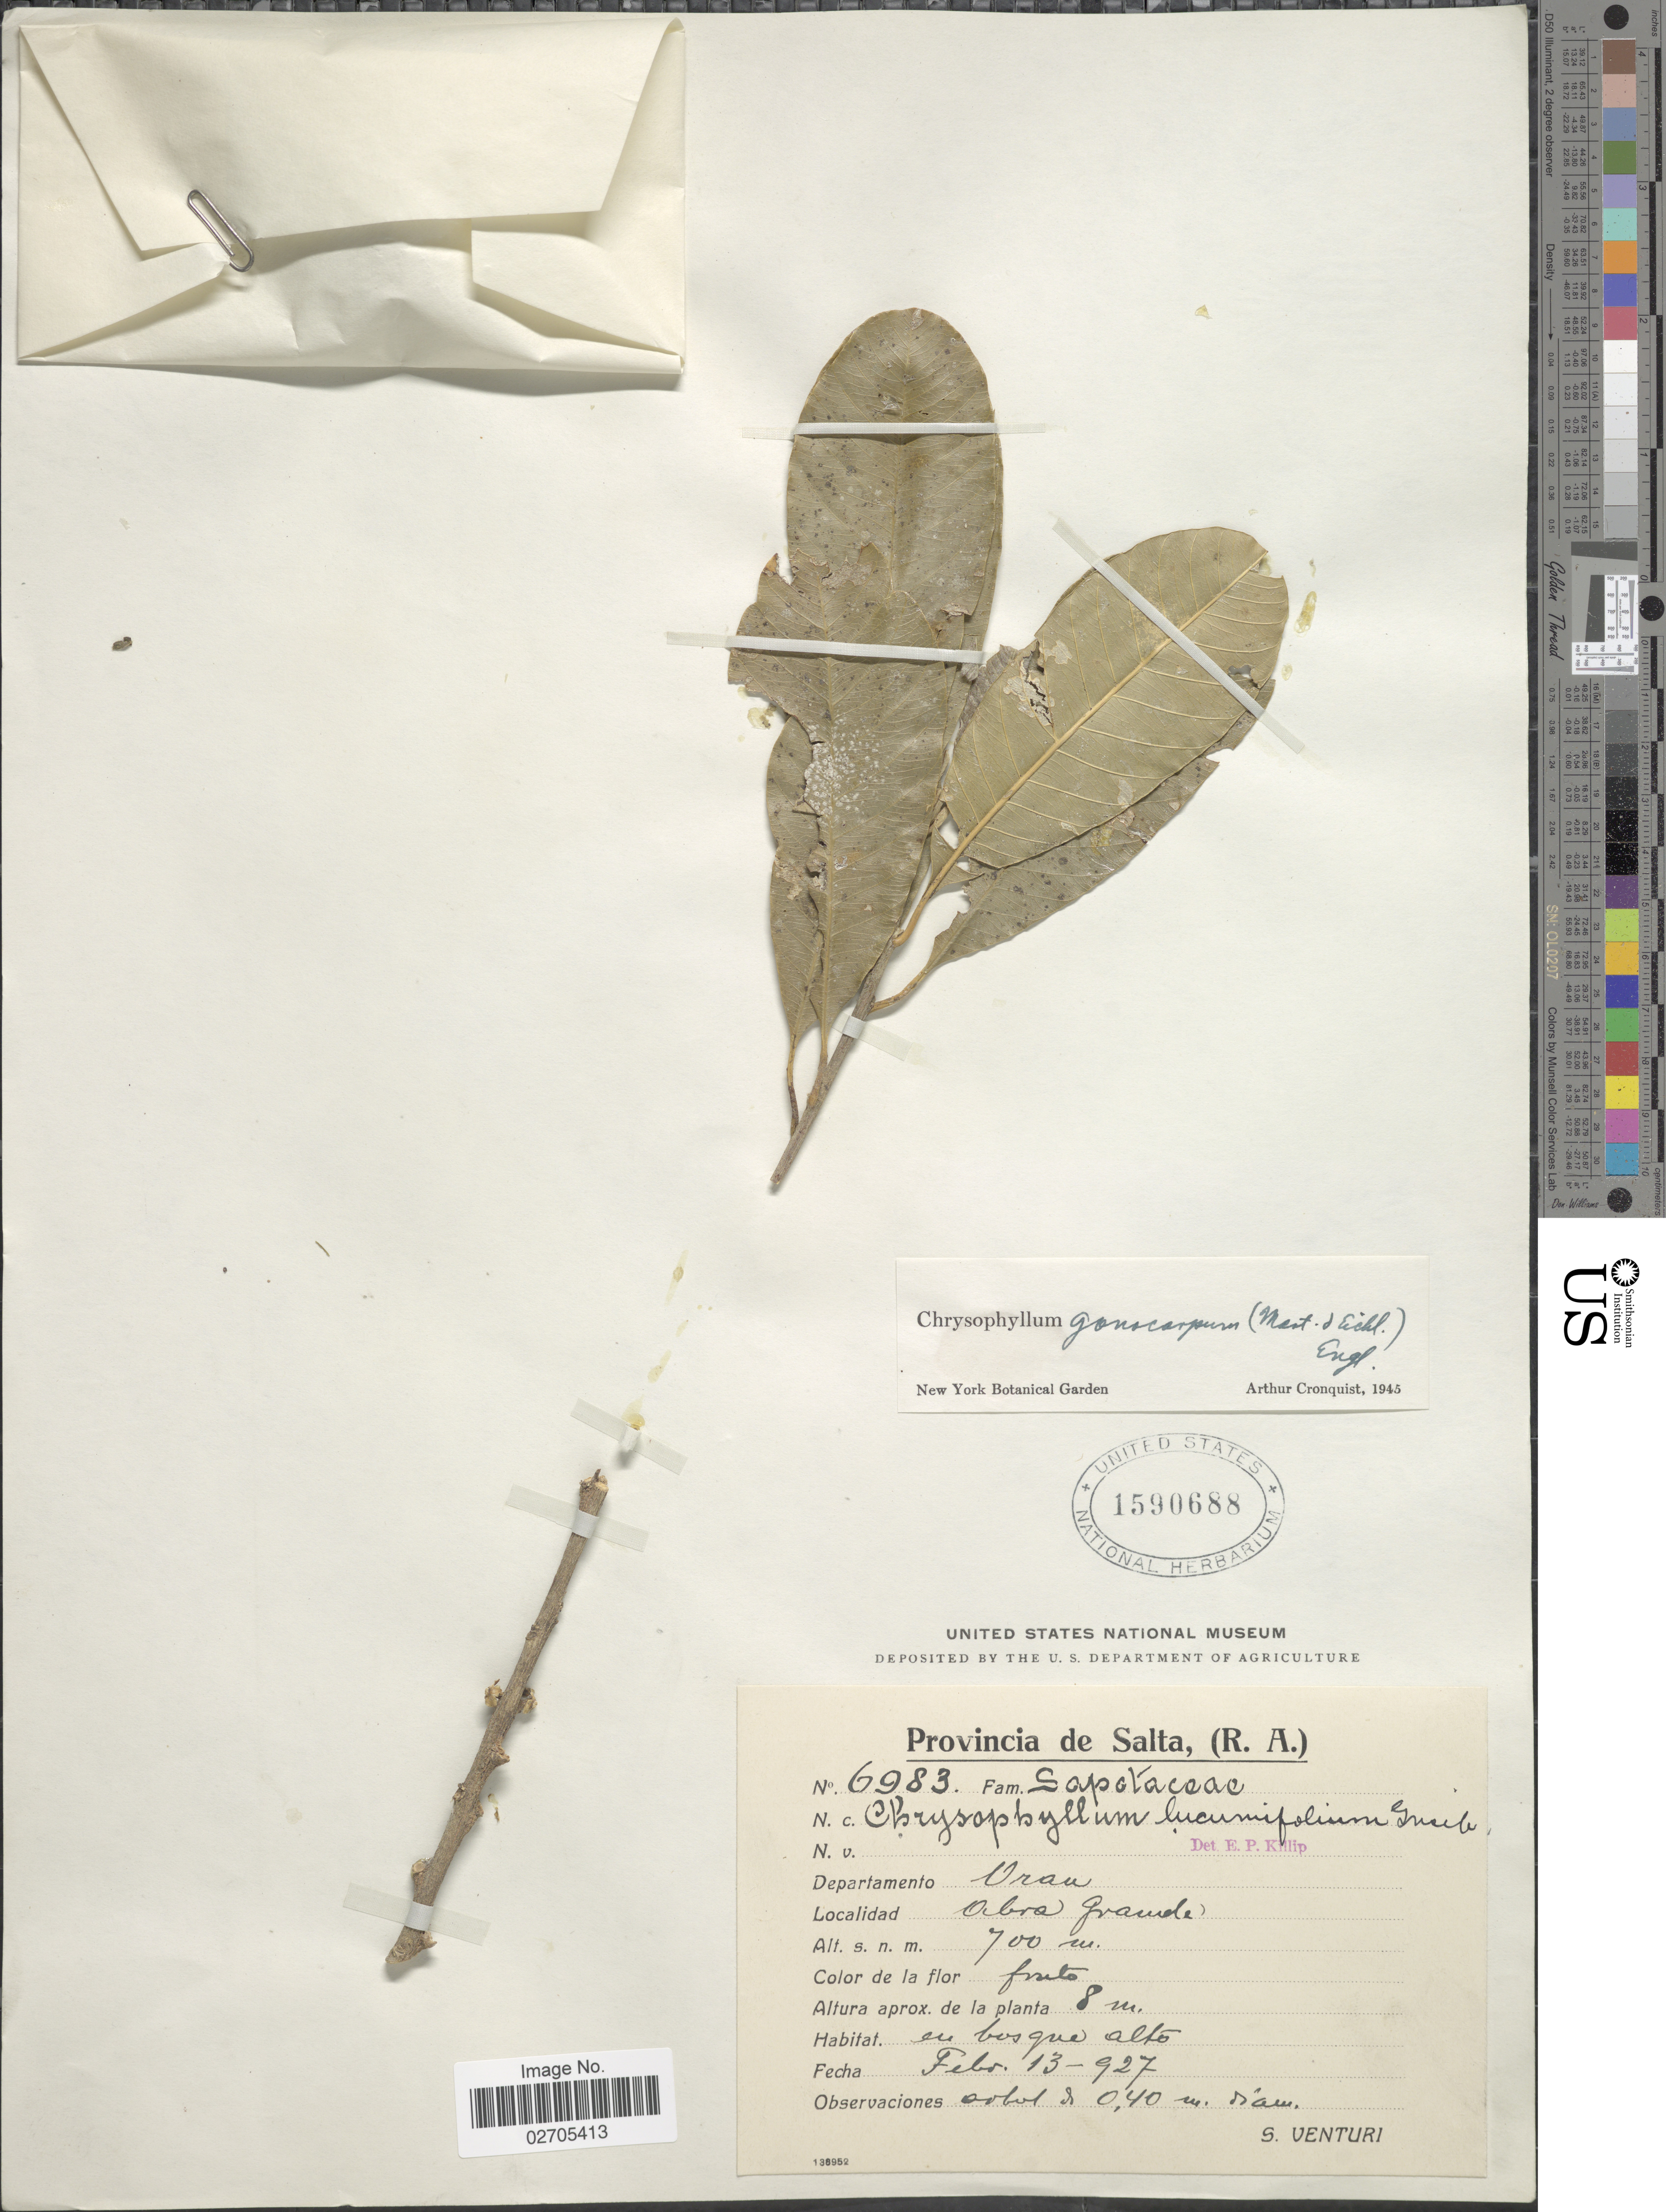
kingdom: Plantae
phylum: Tracheophyta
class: Magnoliopsida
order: Ericales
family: Sapotaceae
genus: Chrysophyllum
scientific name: Chrysophyllum gonocarpum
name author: (Mart. & Eichler ex Miq.) Engl.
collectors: S. Venturi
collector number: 6983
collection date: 1927-02-13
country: Argentina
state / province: Salta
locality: Provincis de Salta, (R.A.), Departamento Oran, Abra Grande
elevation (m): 700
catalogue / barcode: US 1590688